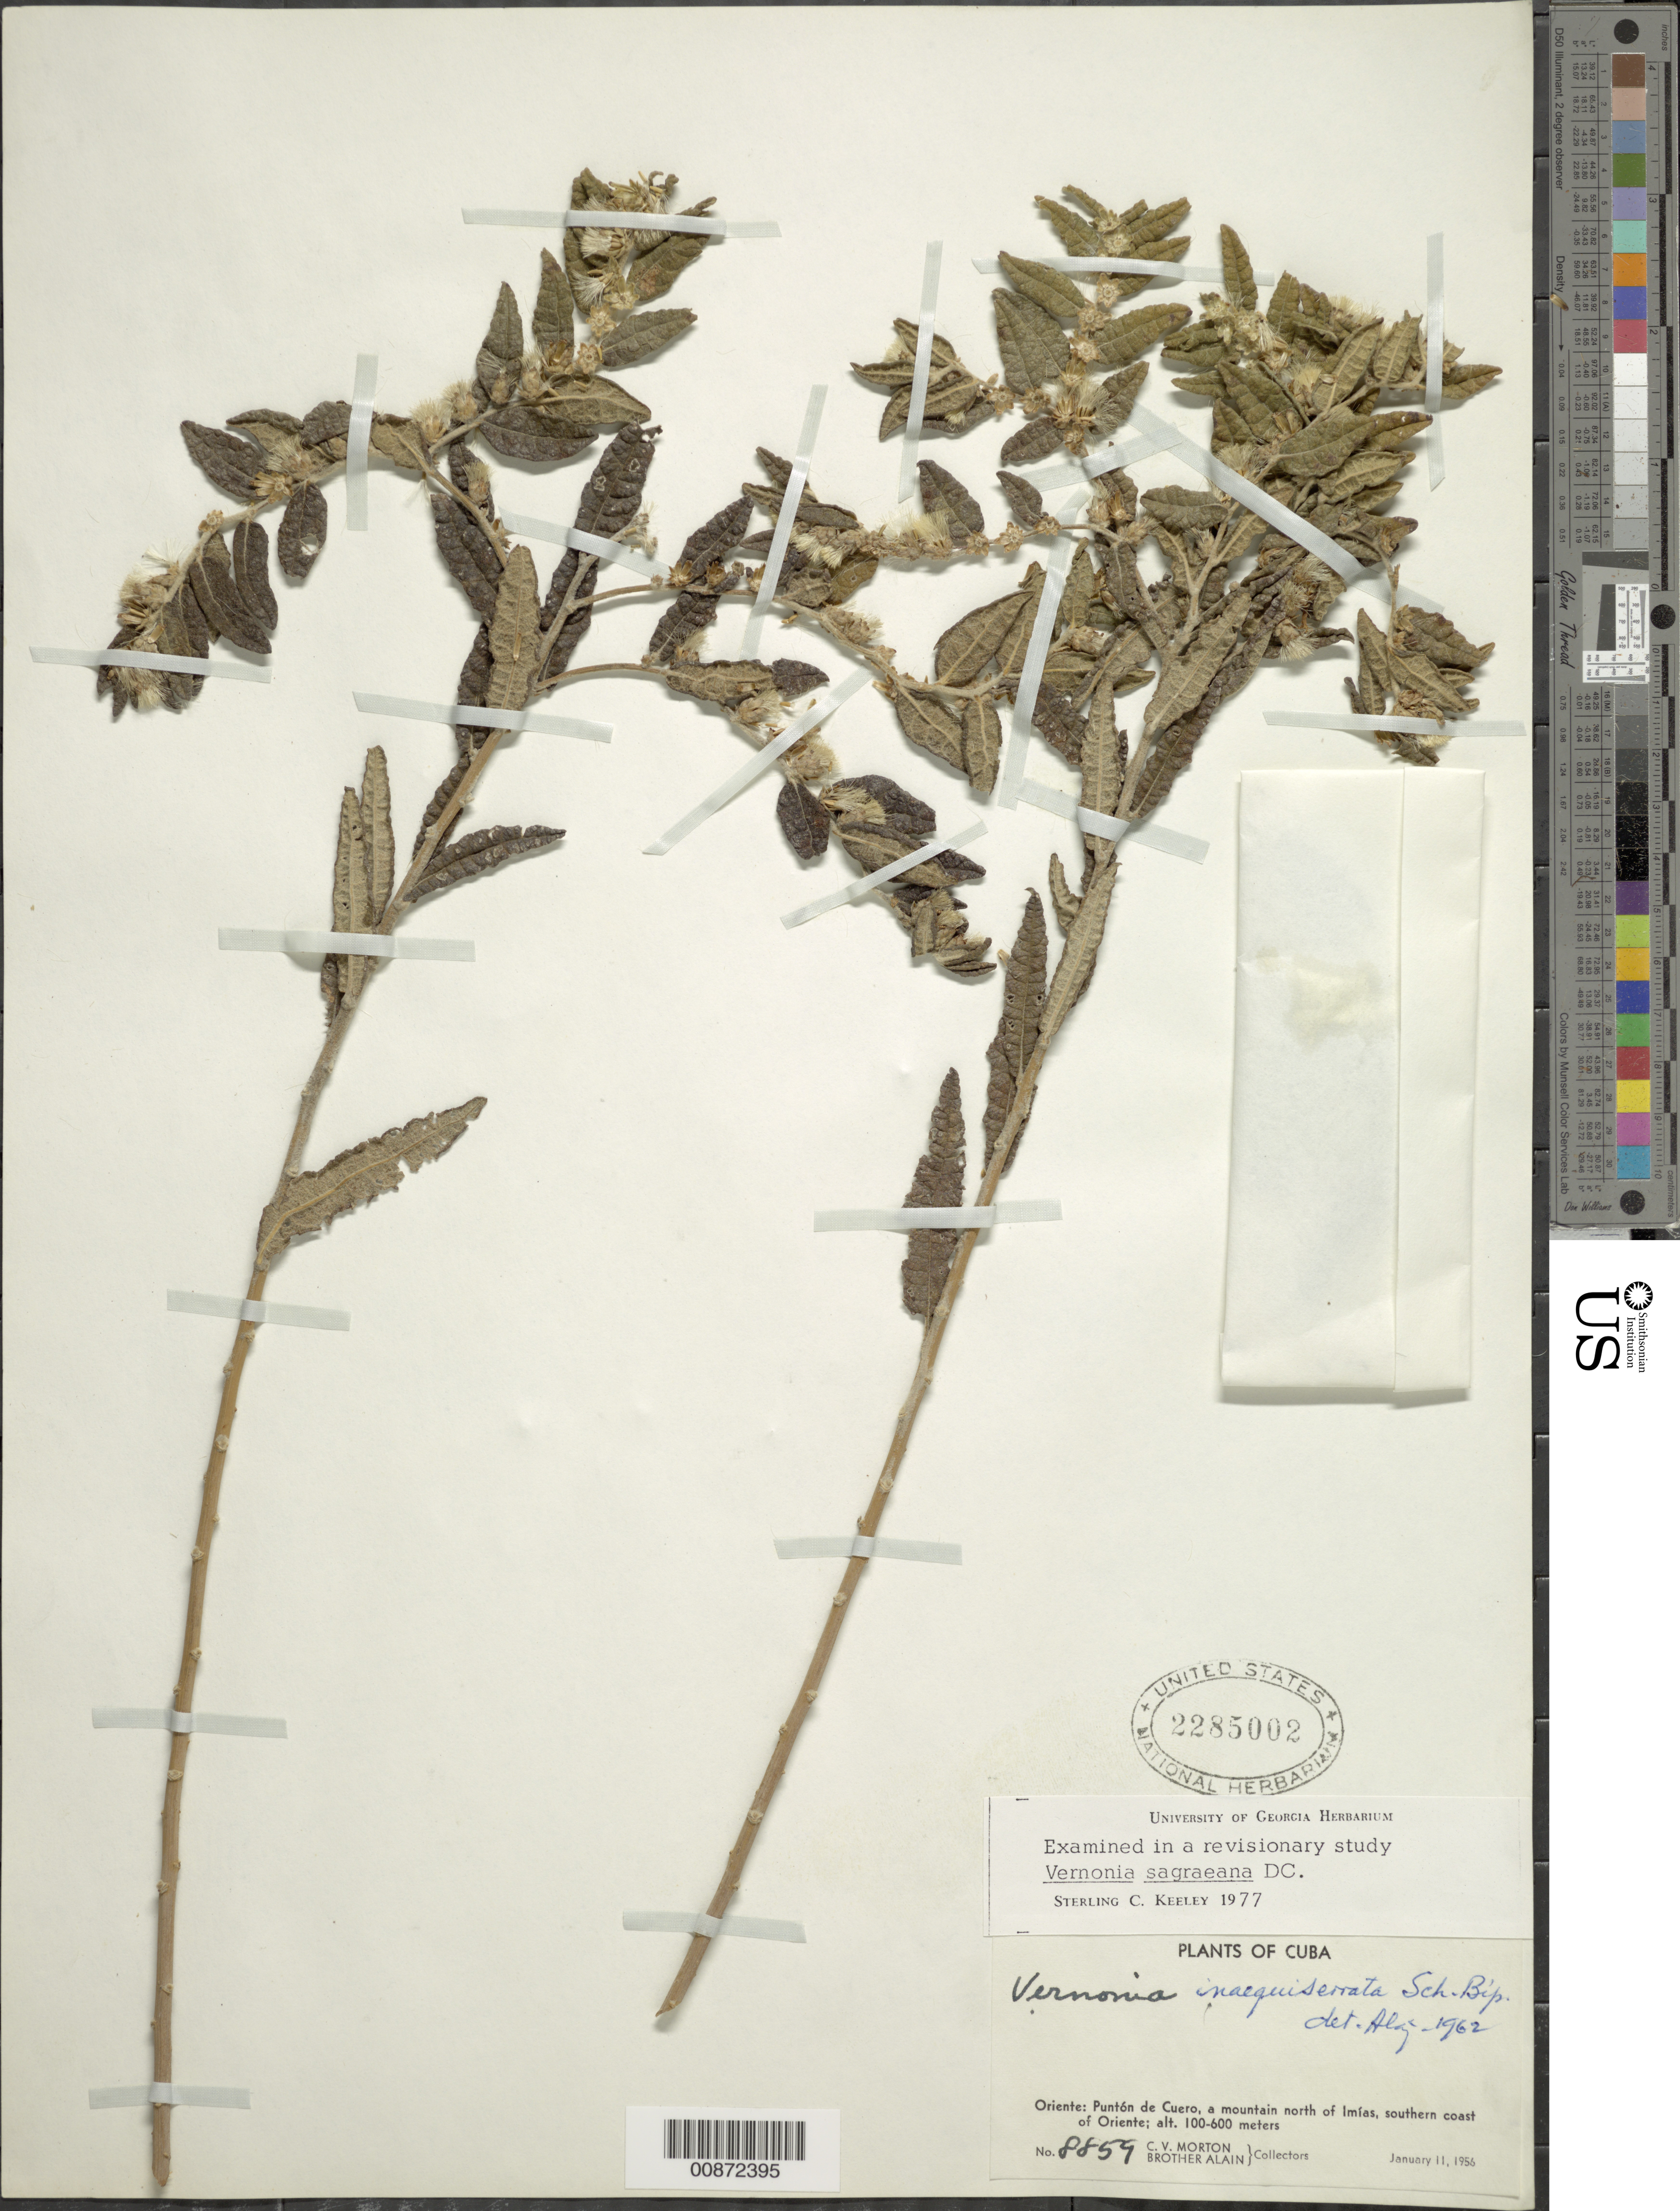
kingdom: Plantae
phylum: Tracheophyta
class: Magnoliopsida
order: Asterales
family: Asteraceae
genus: Lepidaploa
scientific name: Lepidaploa sagraeana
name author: (DC.) H. Rob.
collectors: C. V. Morton & A. H. Liogier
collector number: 8859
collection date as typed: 11 Jan 1956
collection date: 1956-01-11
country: Cuba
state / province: Oriente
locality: Puntón de Cuero, mountain north of Imías, southern coast of Orient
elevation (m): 100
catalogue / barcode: US 2285002